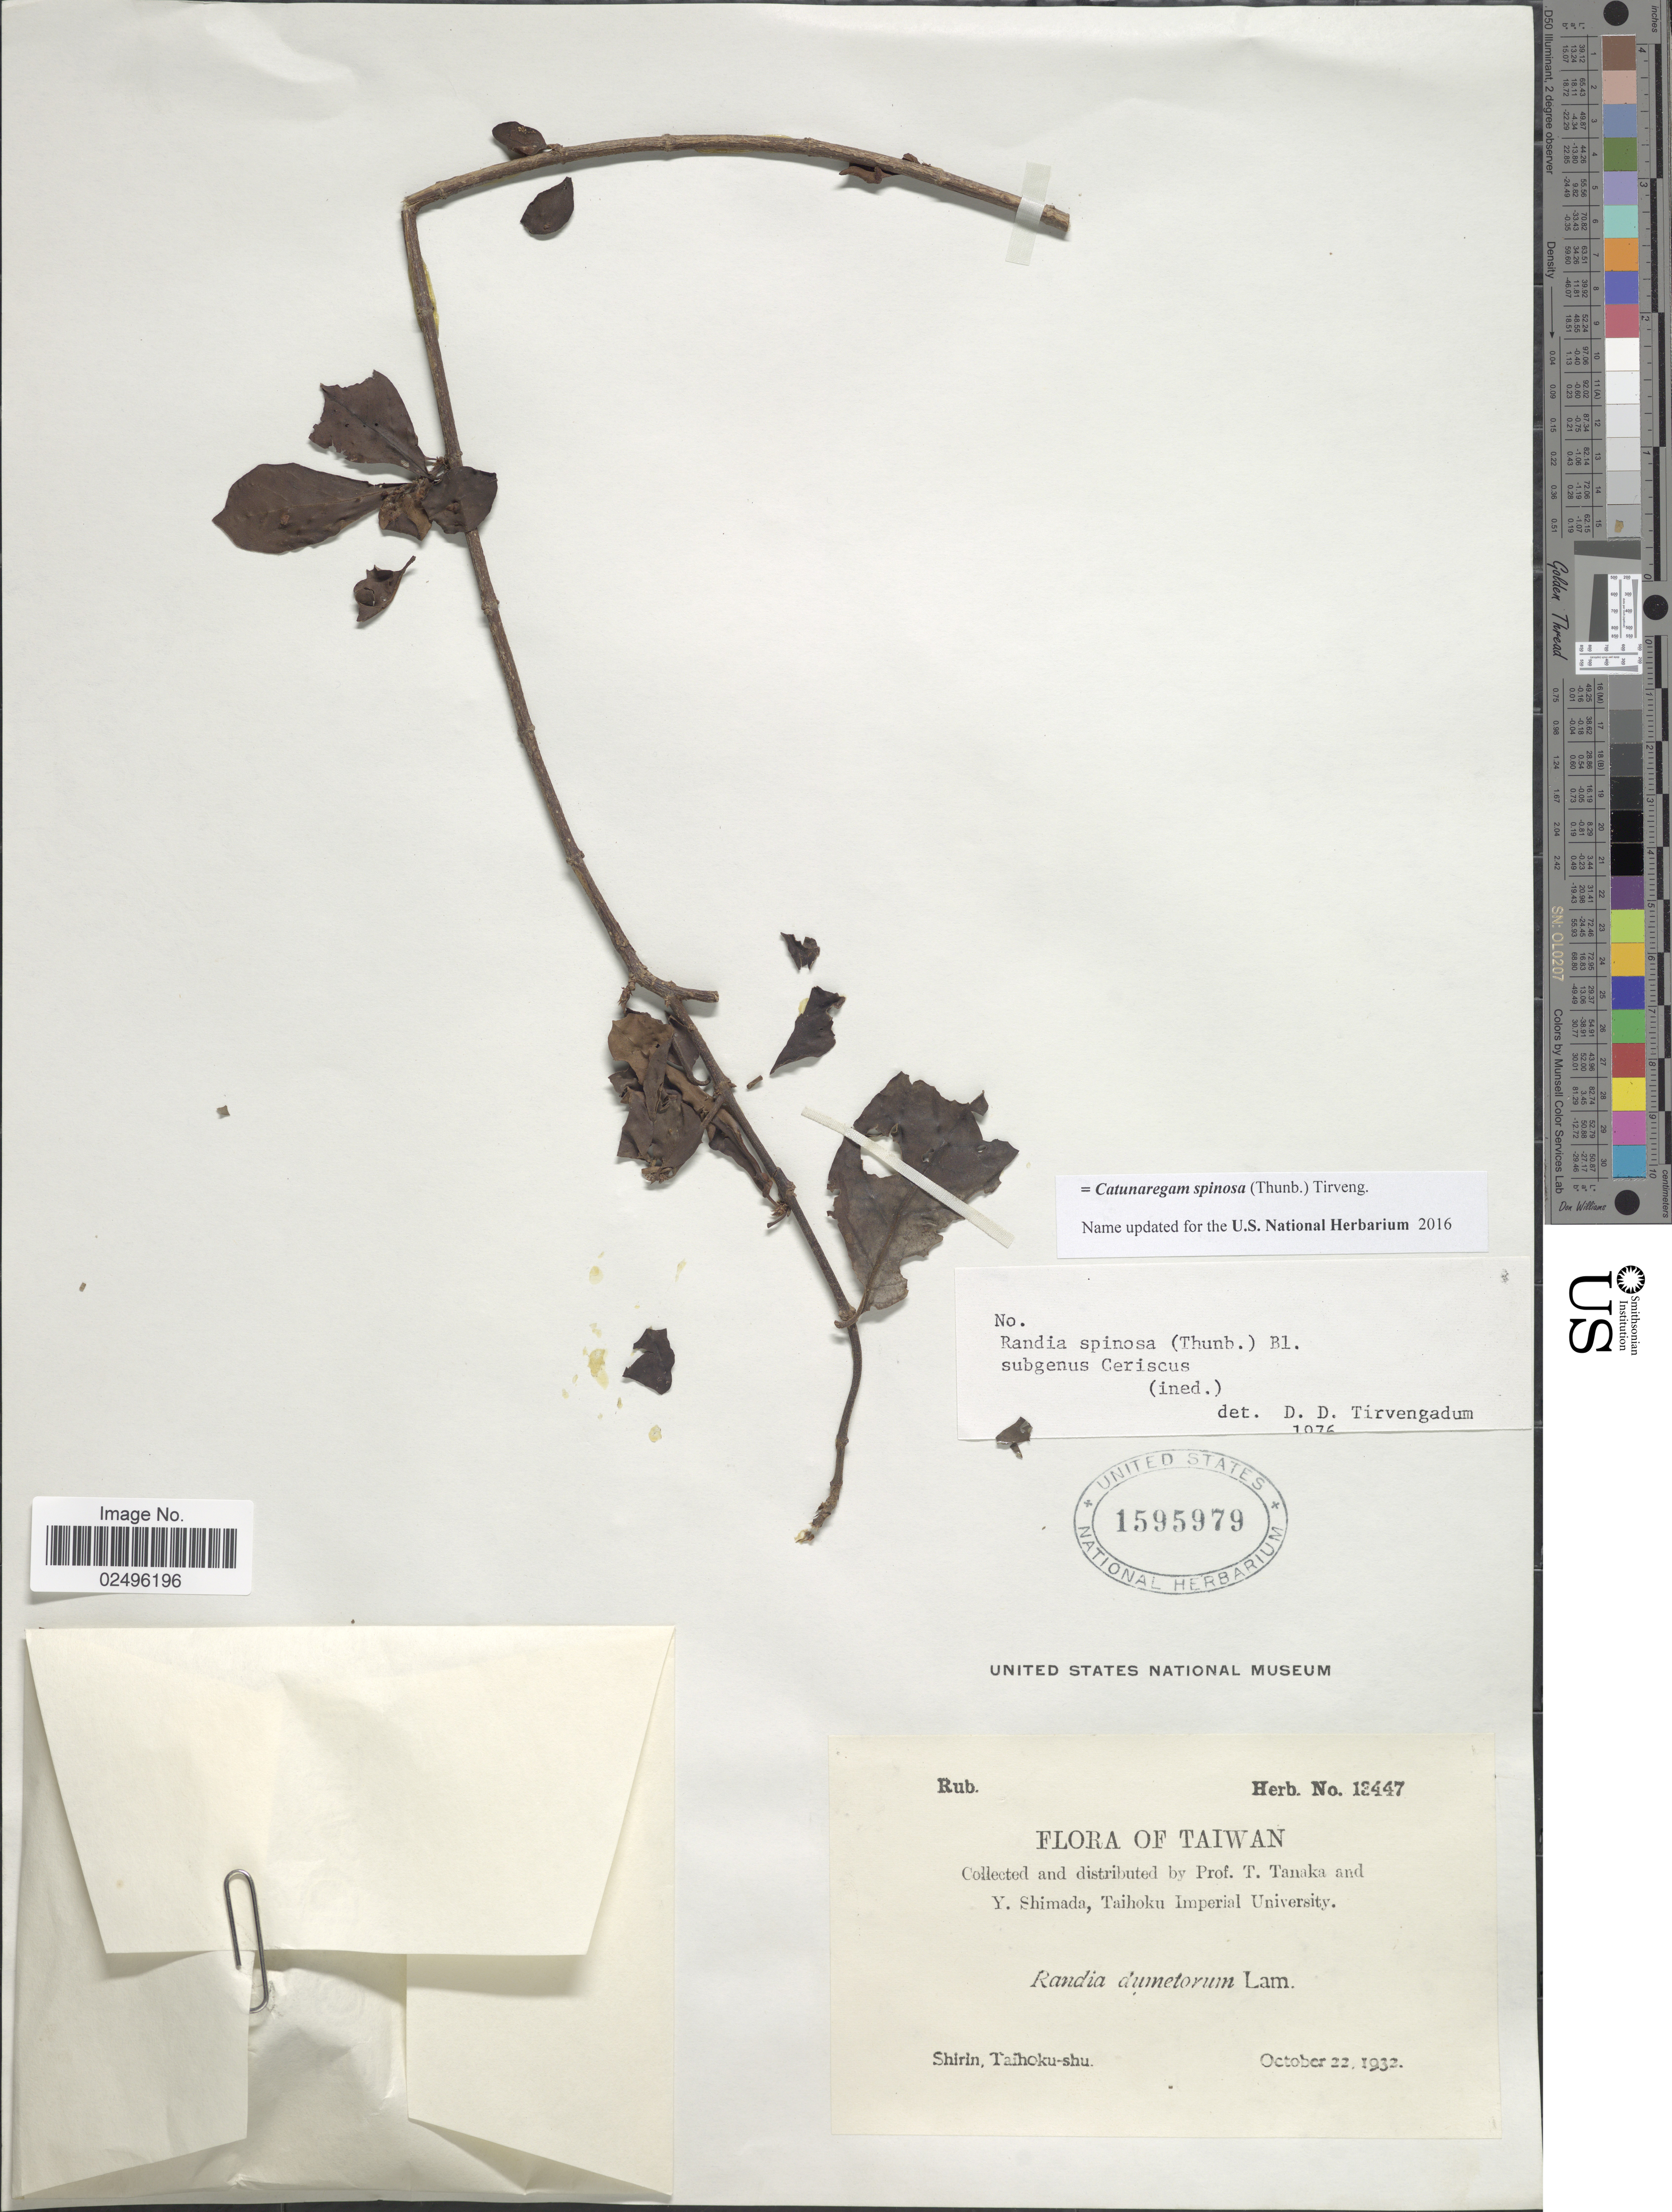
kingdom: Plantae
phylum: Tracheophyta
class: Magnoliopsida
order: Gentianales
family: Rubiaceae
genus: Catunaregam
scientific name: Catunaregam spinosa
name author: (Thunb.) Tirveng.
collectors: T. Tanaka & Y. Shimada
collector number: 13447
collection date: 1932-10-22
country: Taiwan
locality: Shirin, Taihoku-shu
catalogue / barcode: US 1595979